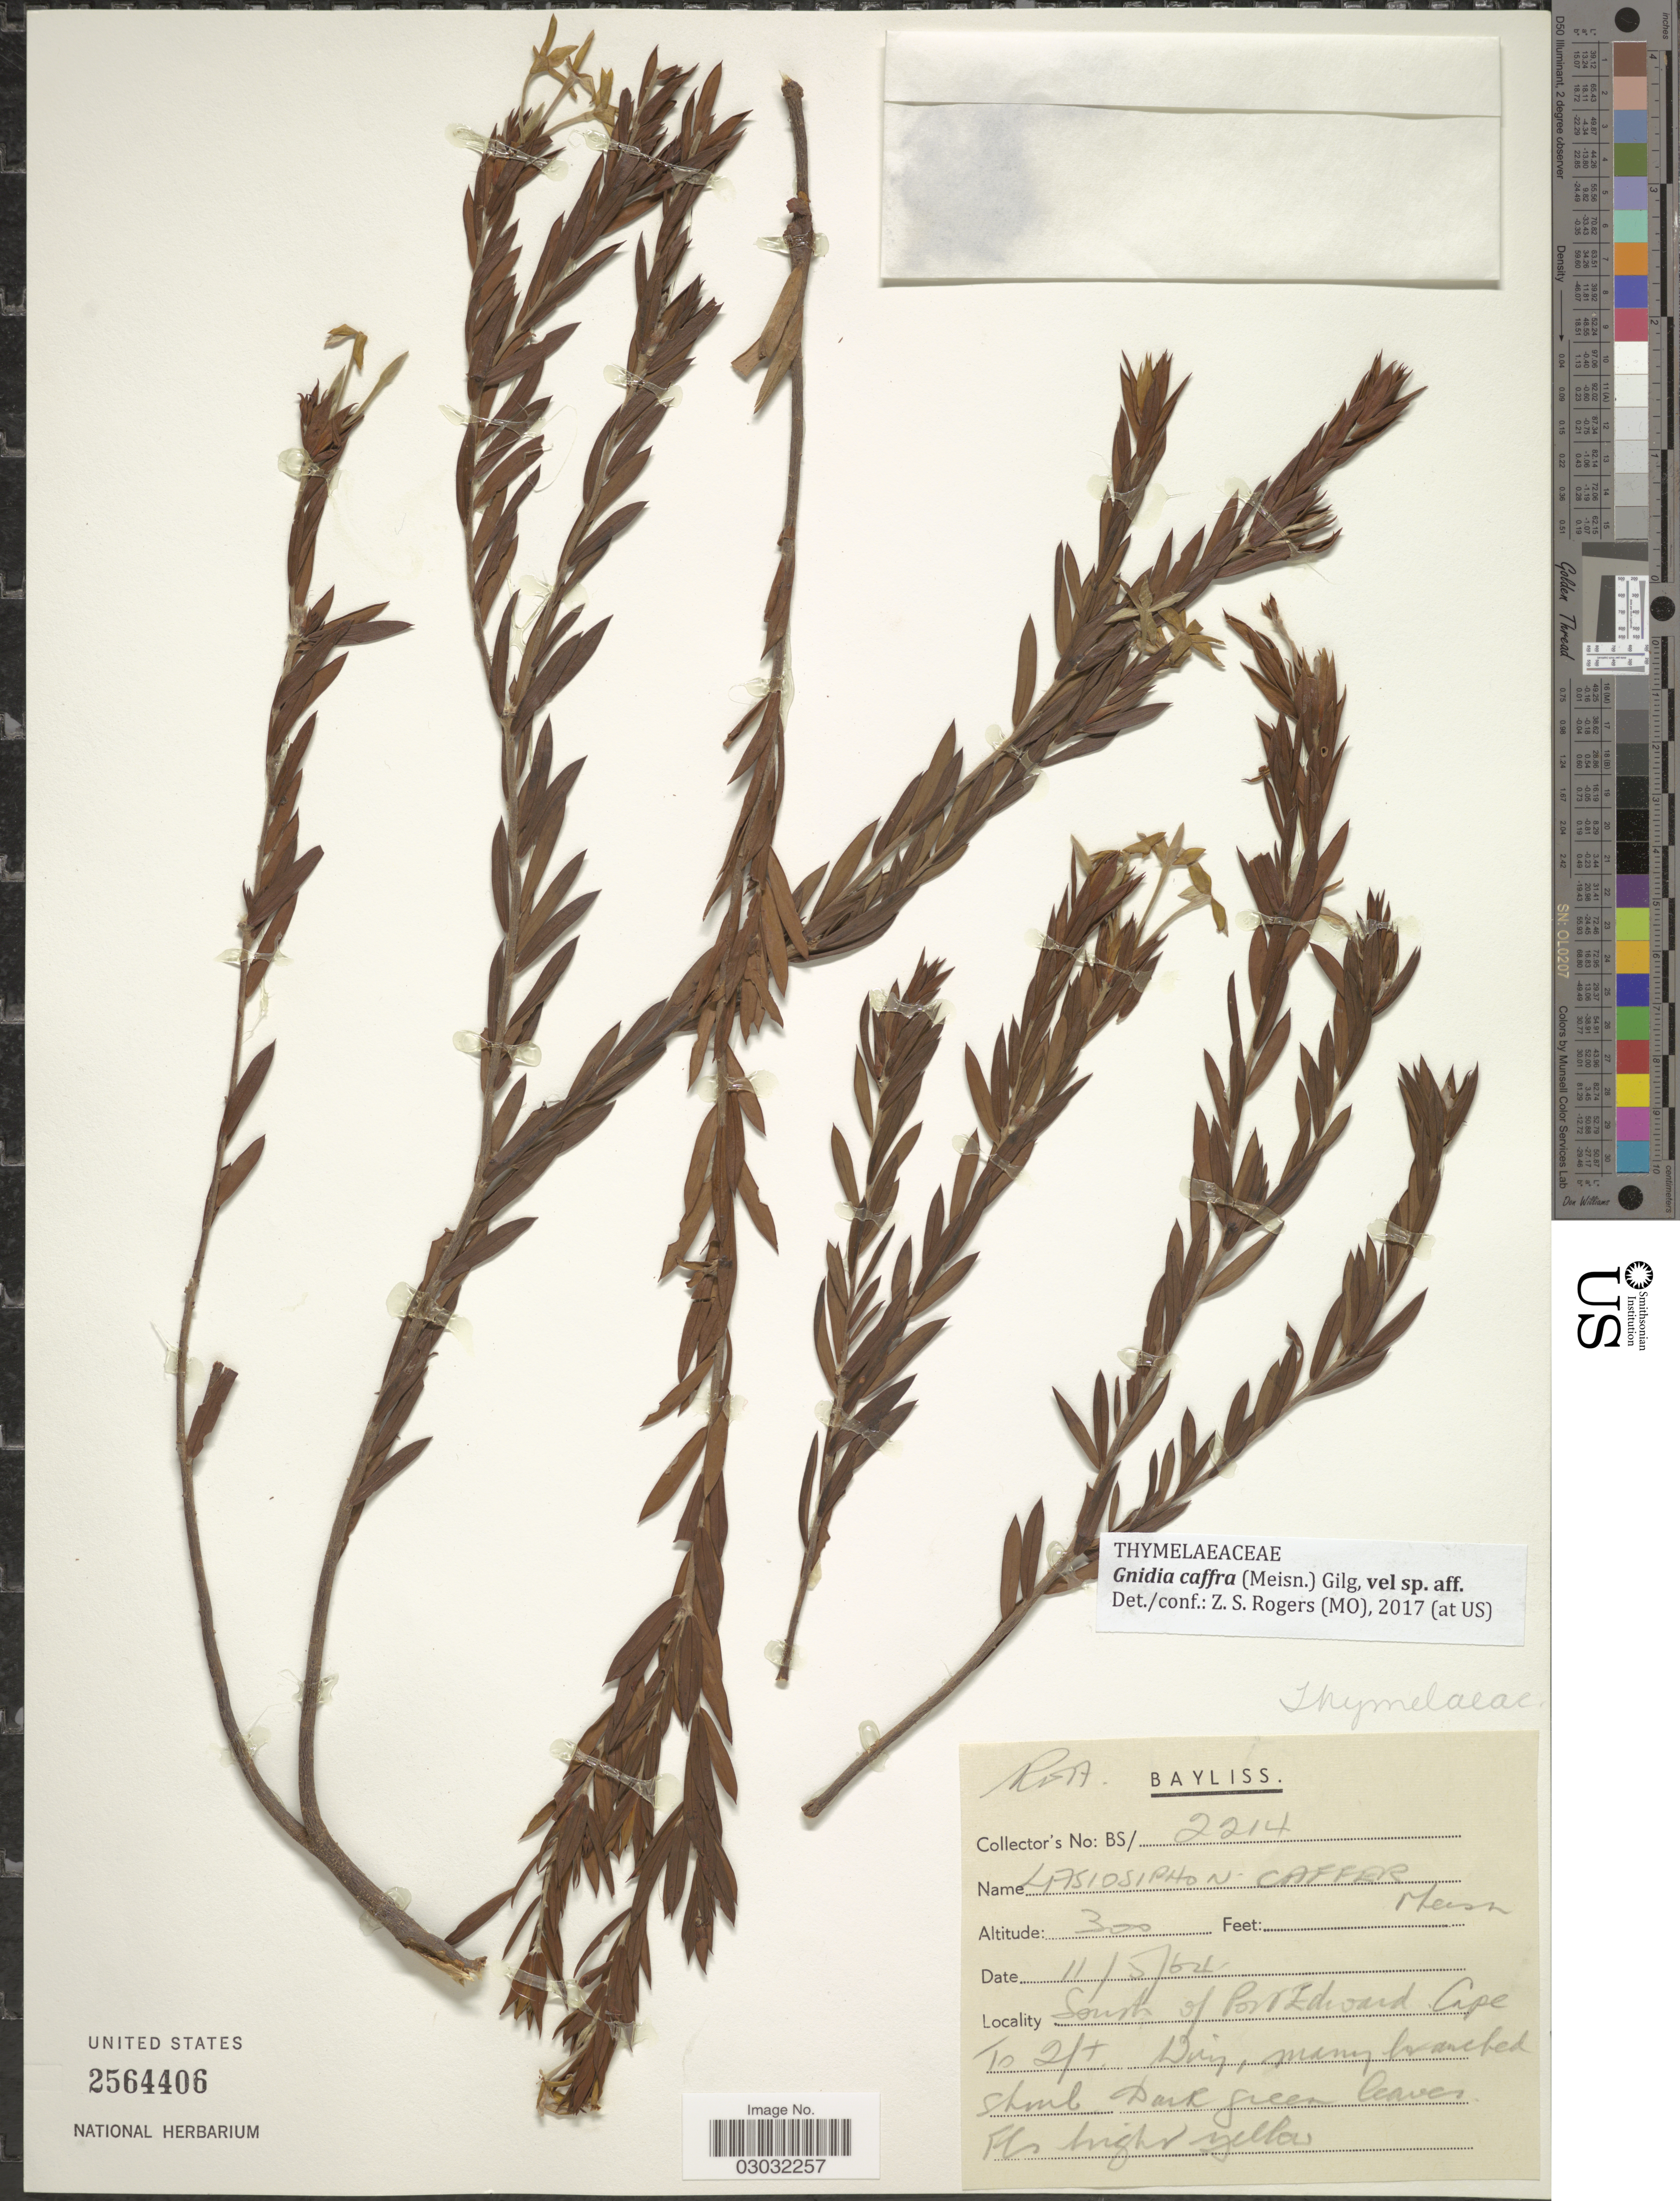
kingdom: Plantae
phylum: Tracheophyta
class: Magnoliopsida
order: Malvales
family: Thymelaeaceae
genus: Lasiosiphon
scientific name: Lasiosiphon caffer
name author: Meisn.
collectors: R. Bayliss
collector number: BS/2214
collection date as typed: Transcribed d/m/y: 11/5/64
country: South Africa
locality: South of Port Edward. Cape.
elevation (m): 91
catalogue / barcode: US 2564406